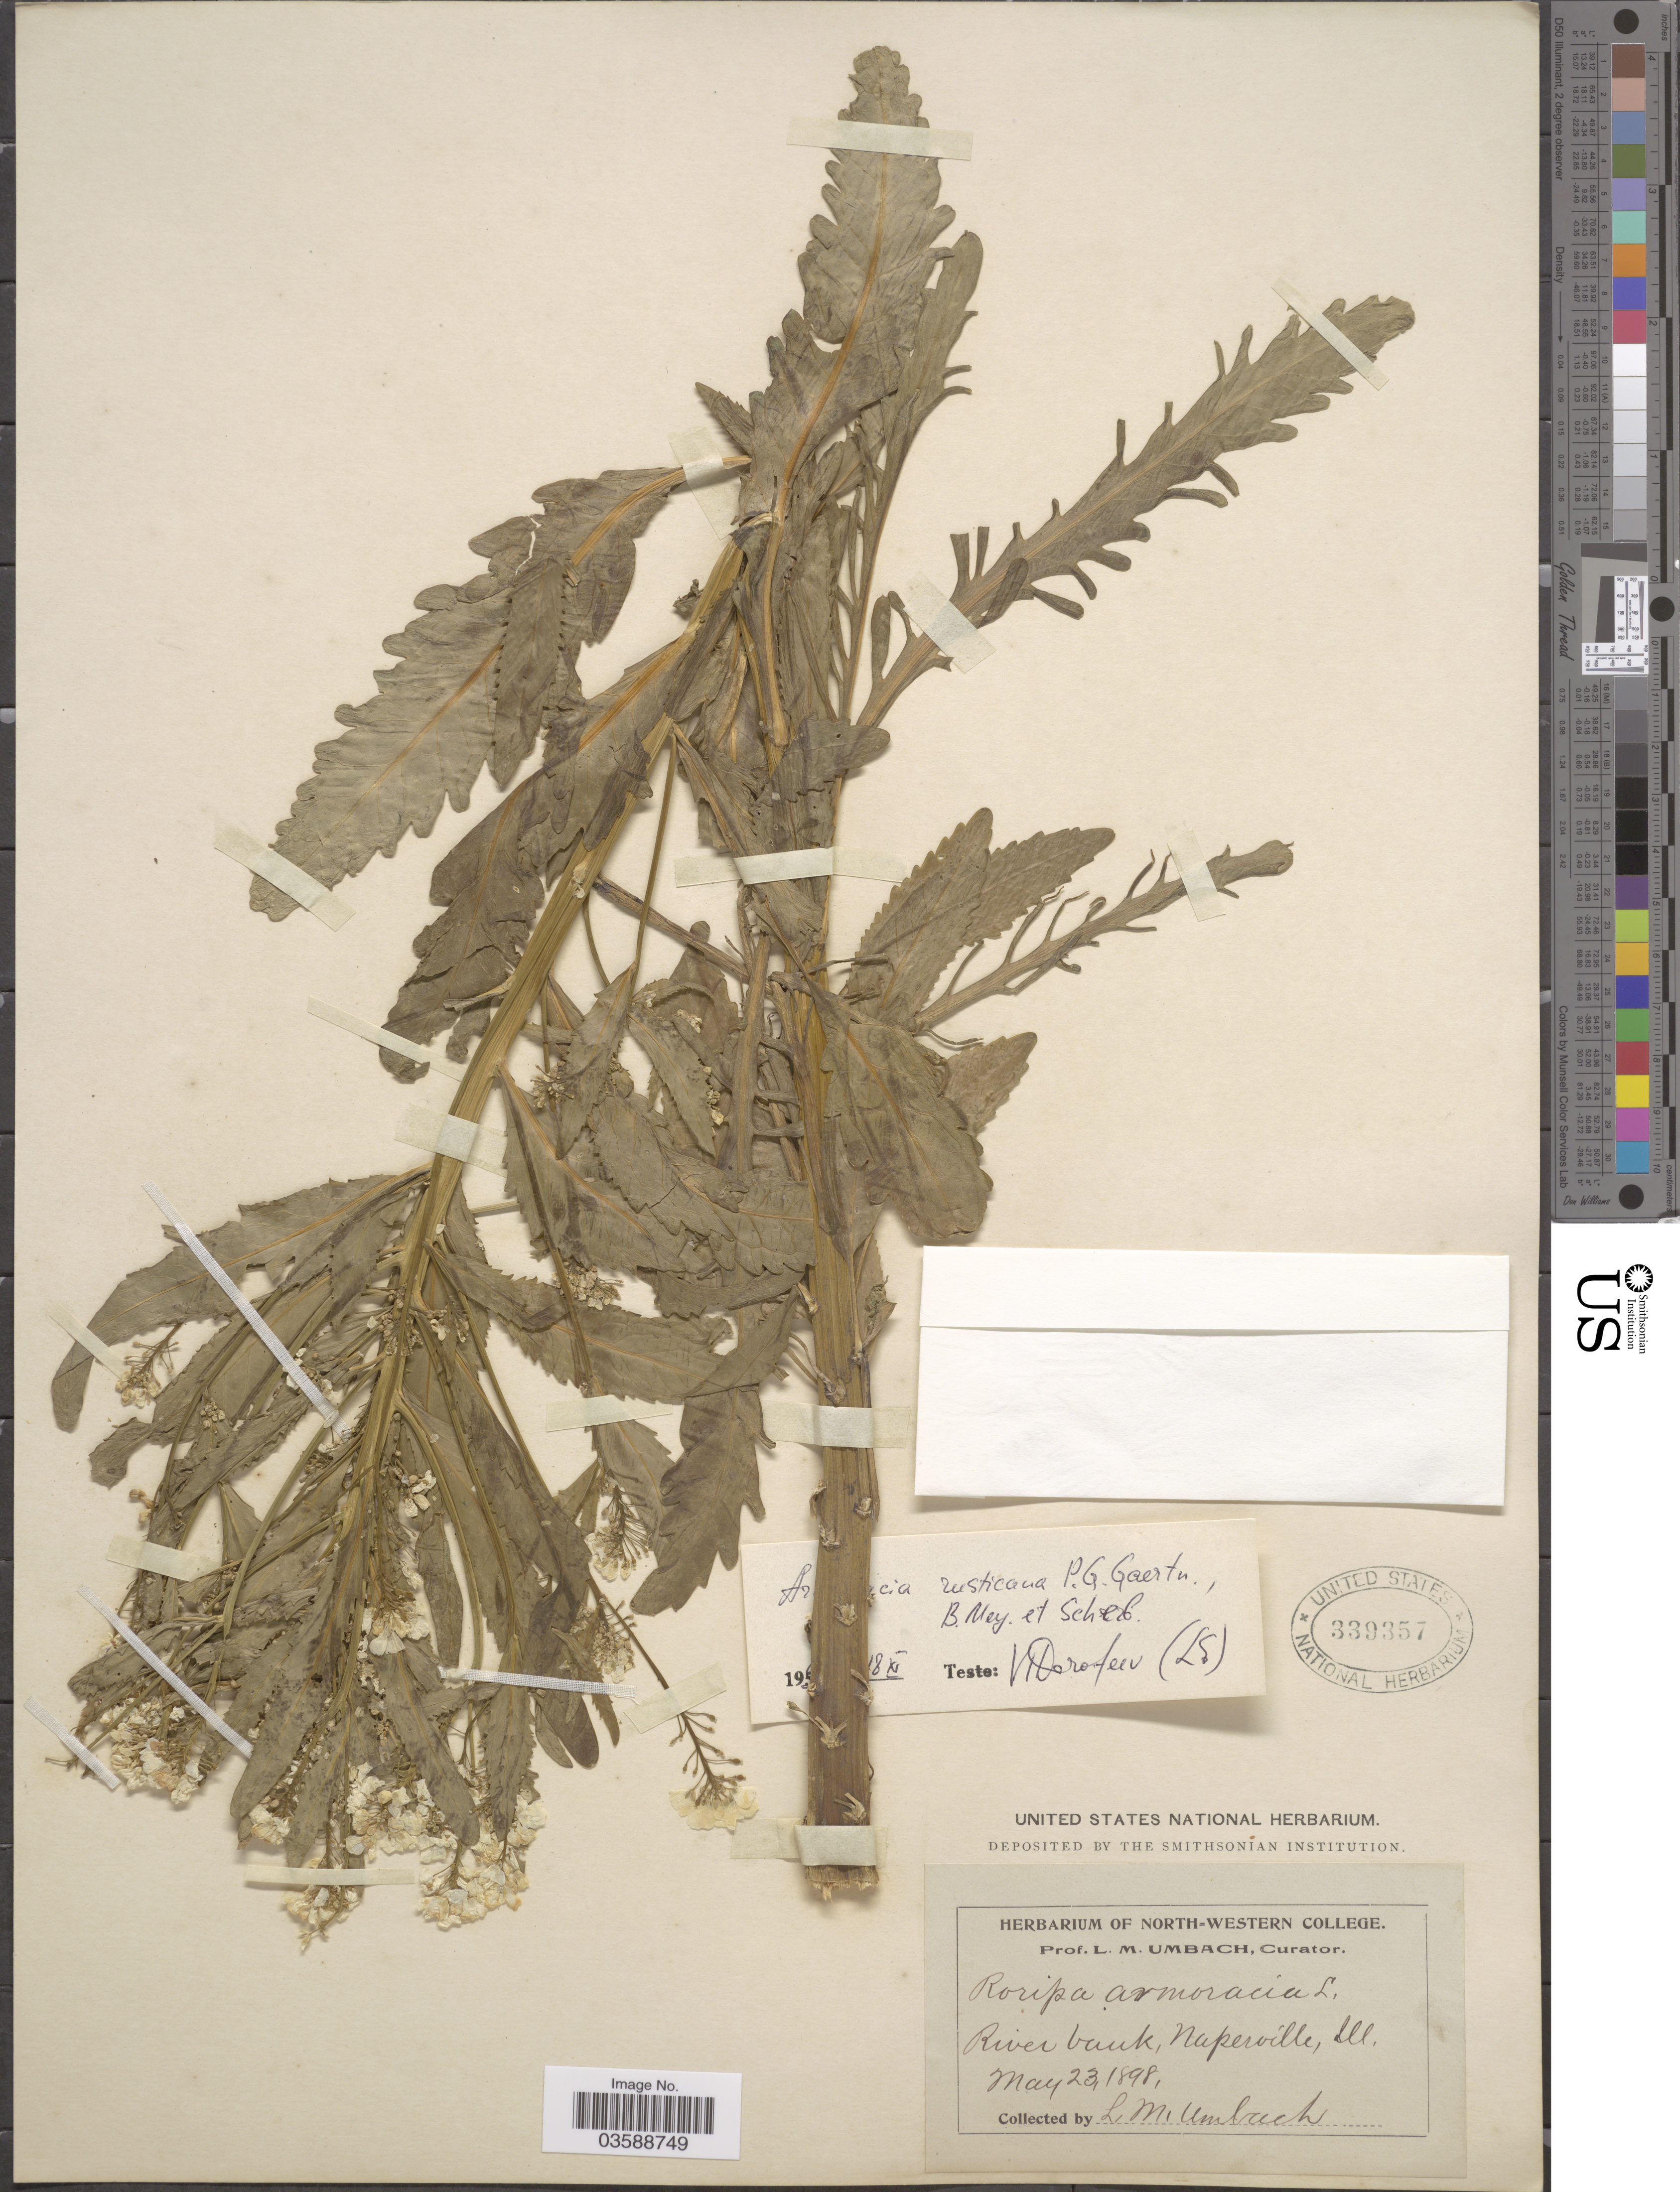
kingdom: Plantae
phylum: Tracheophyta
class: Magnoliopsida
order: Brassicales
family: Brassicaceae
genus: Armoracia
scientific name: Armoracia rusticana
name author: G. Gaertn. et al.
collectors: L. M. Umbach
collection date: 1898-05-23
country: United States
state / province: Illinois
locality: River bank, Naperville.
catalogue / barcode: US 339357